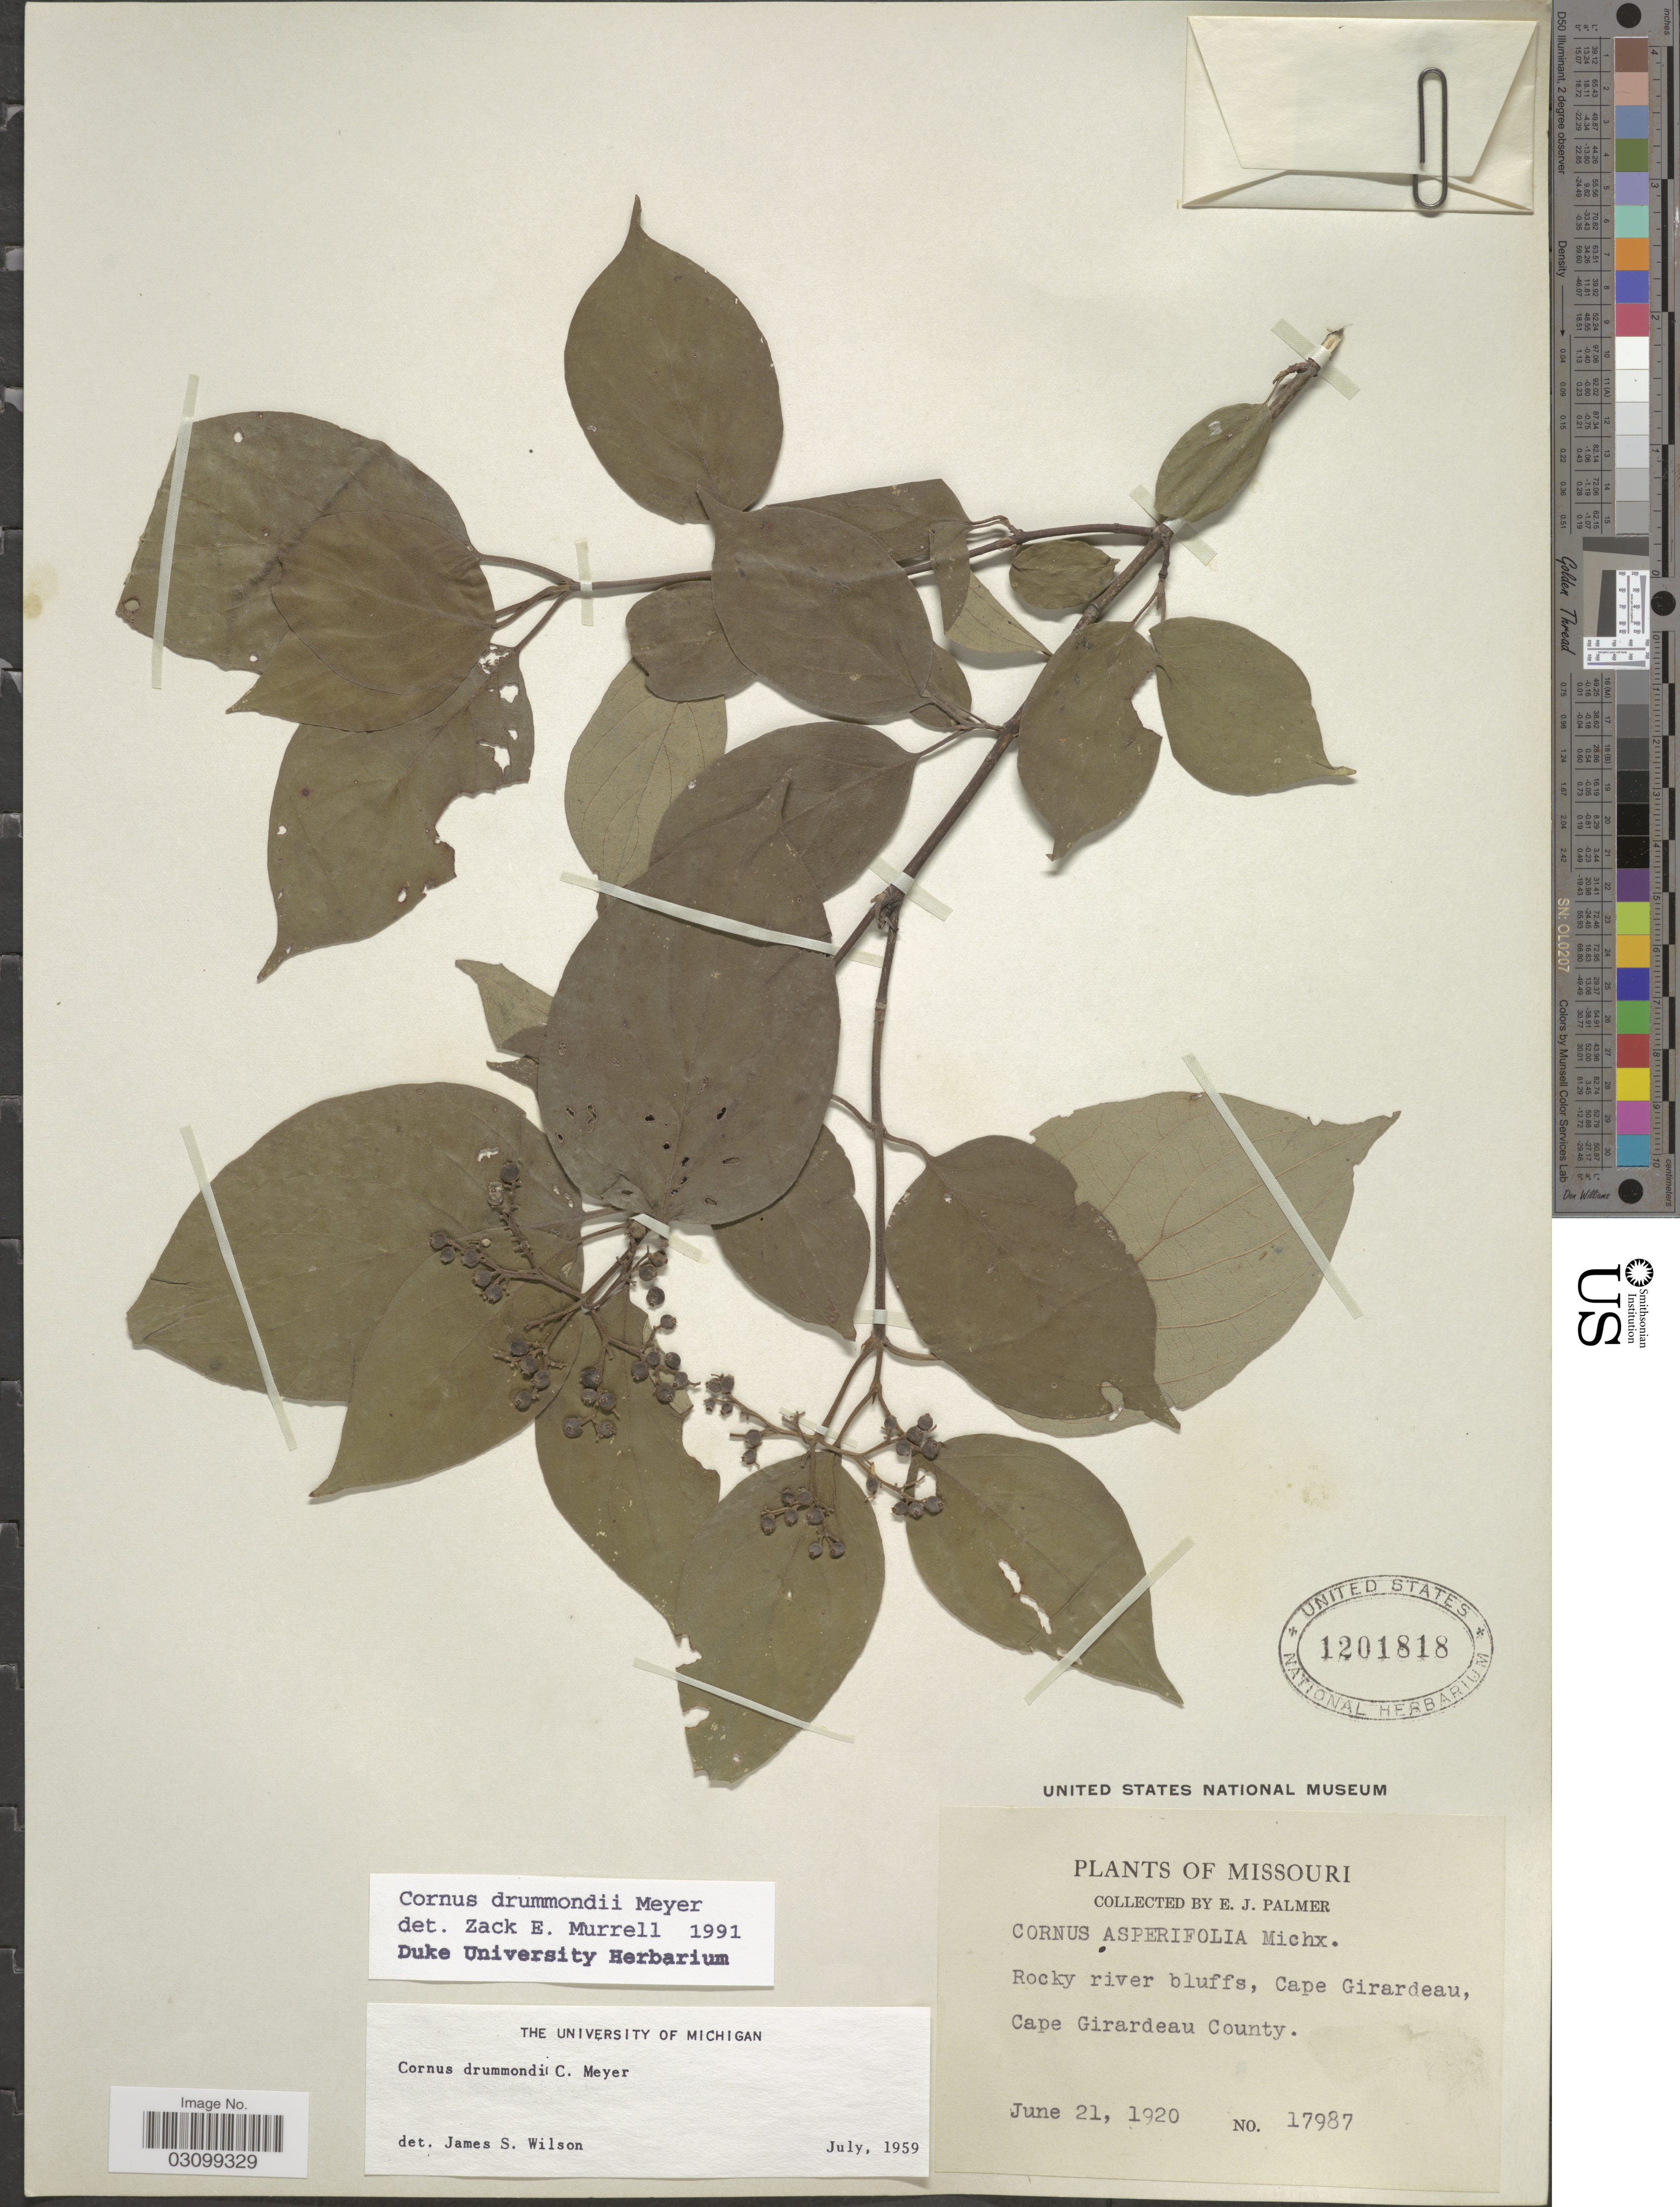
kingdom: Plantae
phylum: Tracheophyta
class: Magnoliopsida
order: Cornales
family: Cornaceae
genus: Cornus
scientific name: Cornus drummondii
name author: C.A. Mey.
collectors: E. J. Palmer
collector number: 17987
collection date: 1920-06-21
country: United States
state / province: Missouri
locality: Rocky river bluffs, Cape Girardeau, Cape Girardeau County.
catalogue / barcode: US 1201818